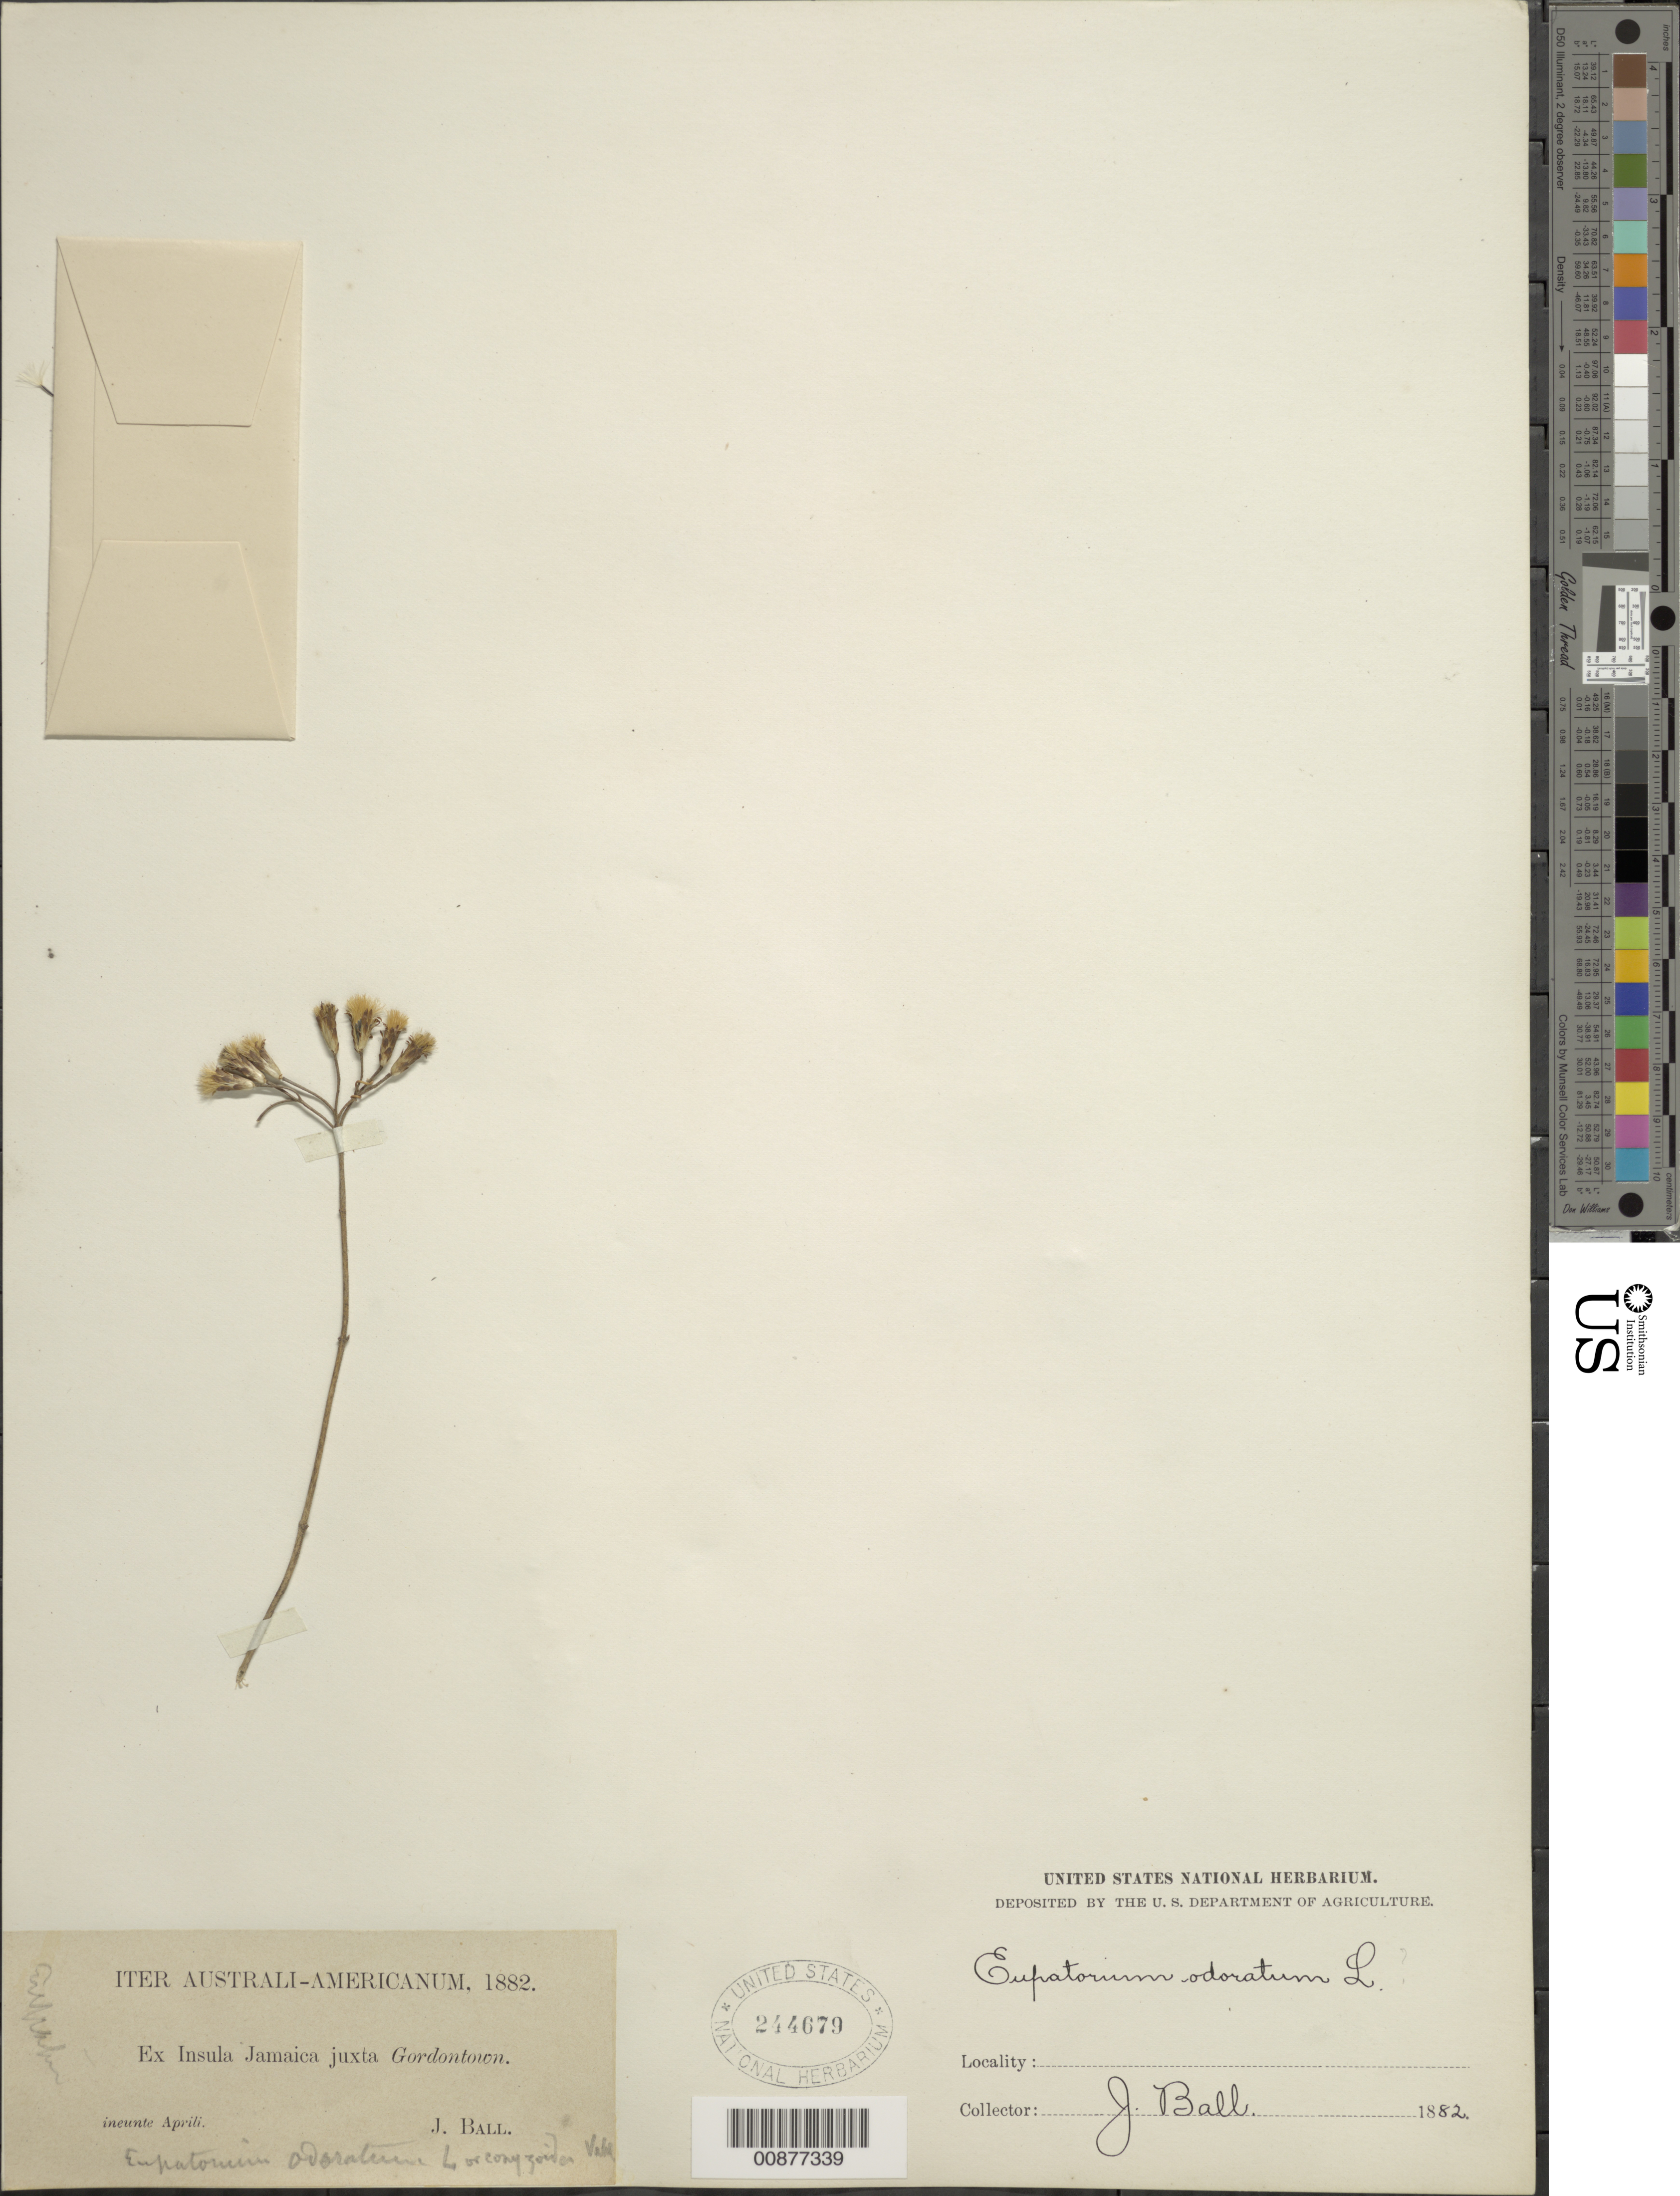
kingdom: Plantae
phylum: Tracheophyta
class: Magnoliopsida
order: Asterales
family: Asteraceae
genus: Chromolaena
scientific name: Chromolaena odorata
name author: (L.) R.M. King & H. Rob.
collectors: J. Ball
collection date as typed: Apr 1882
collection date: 1882-04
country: Jamaica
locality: Gordontown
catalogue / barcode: US 244679